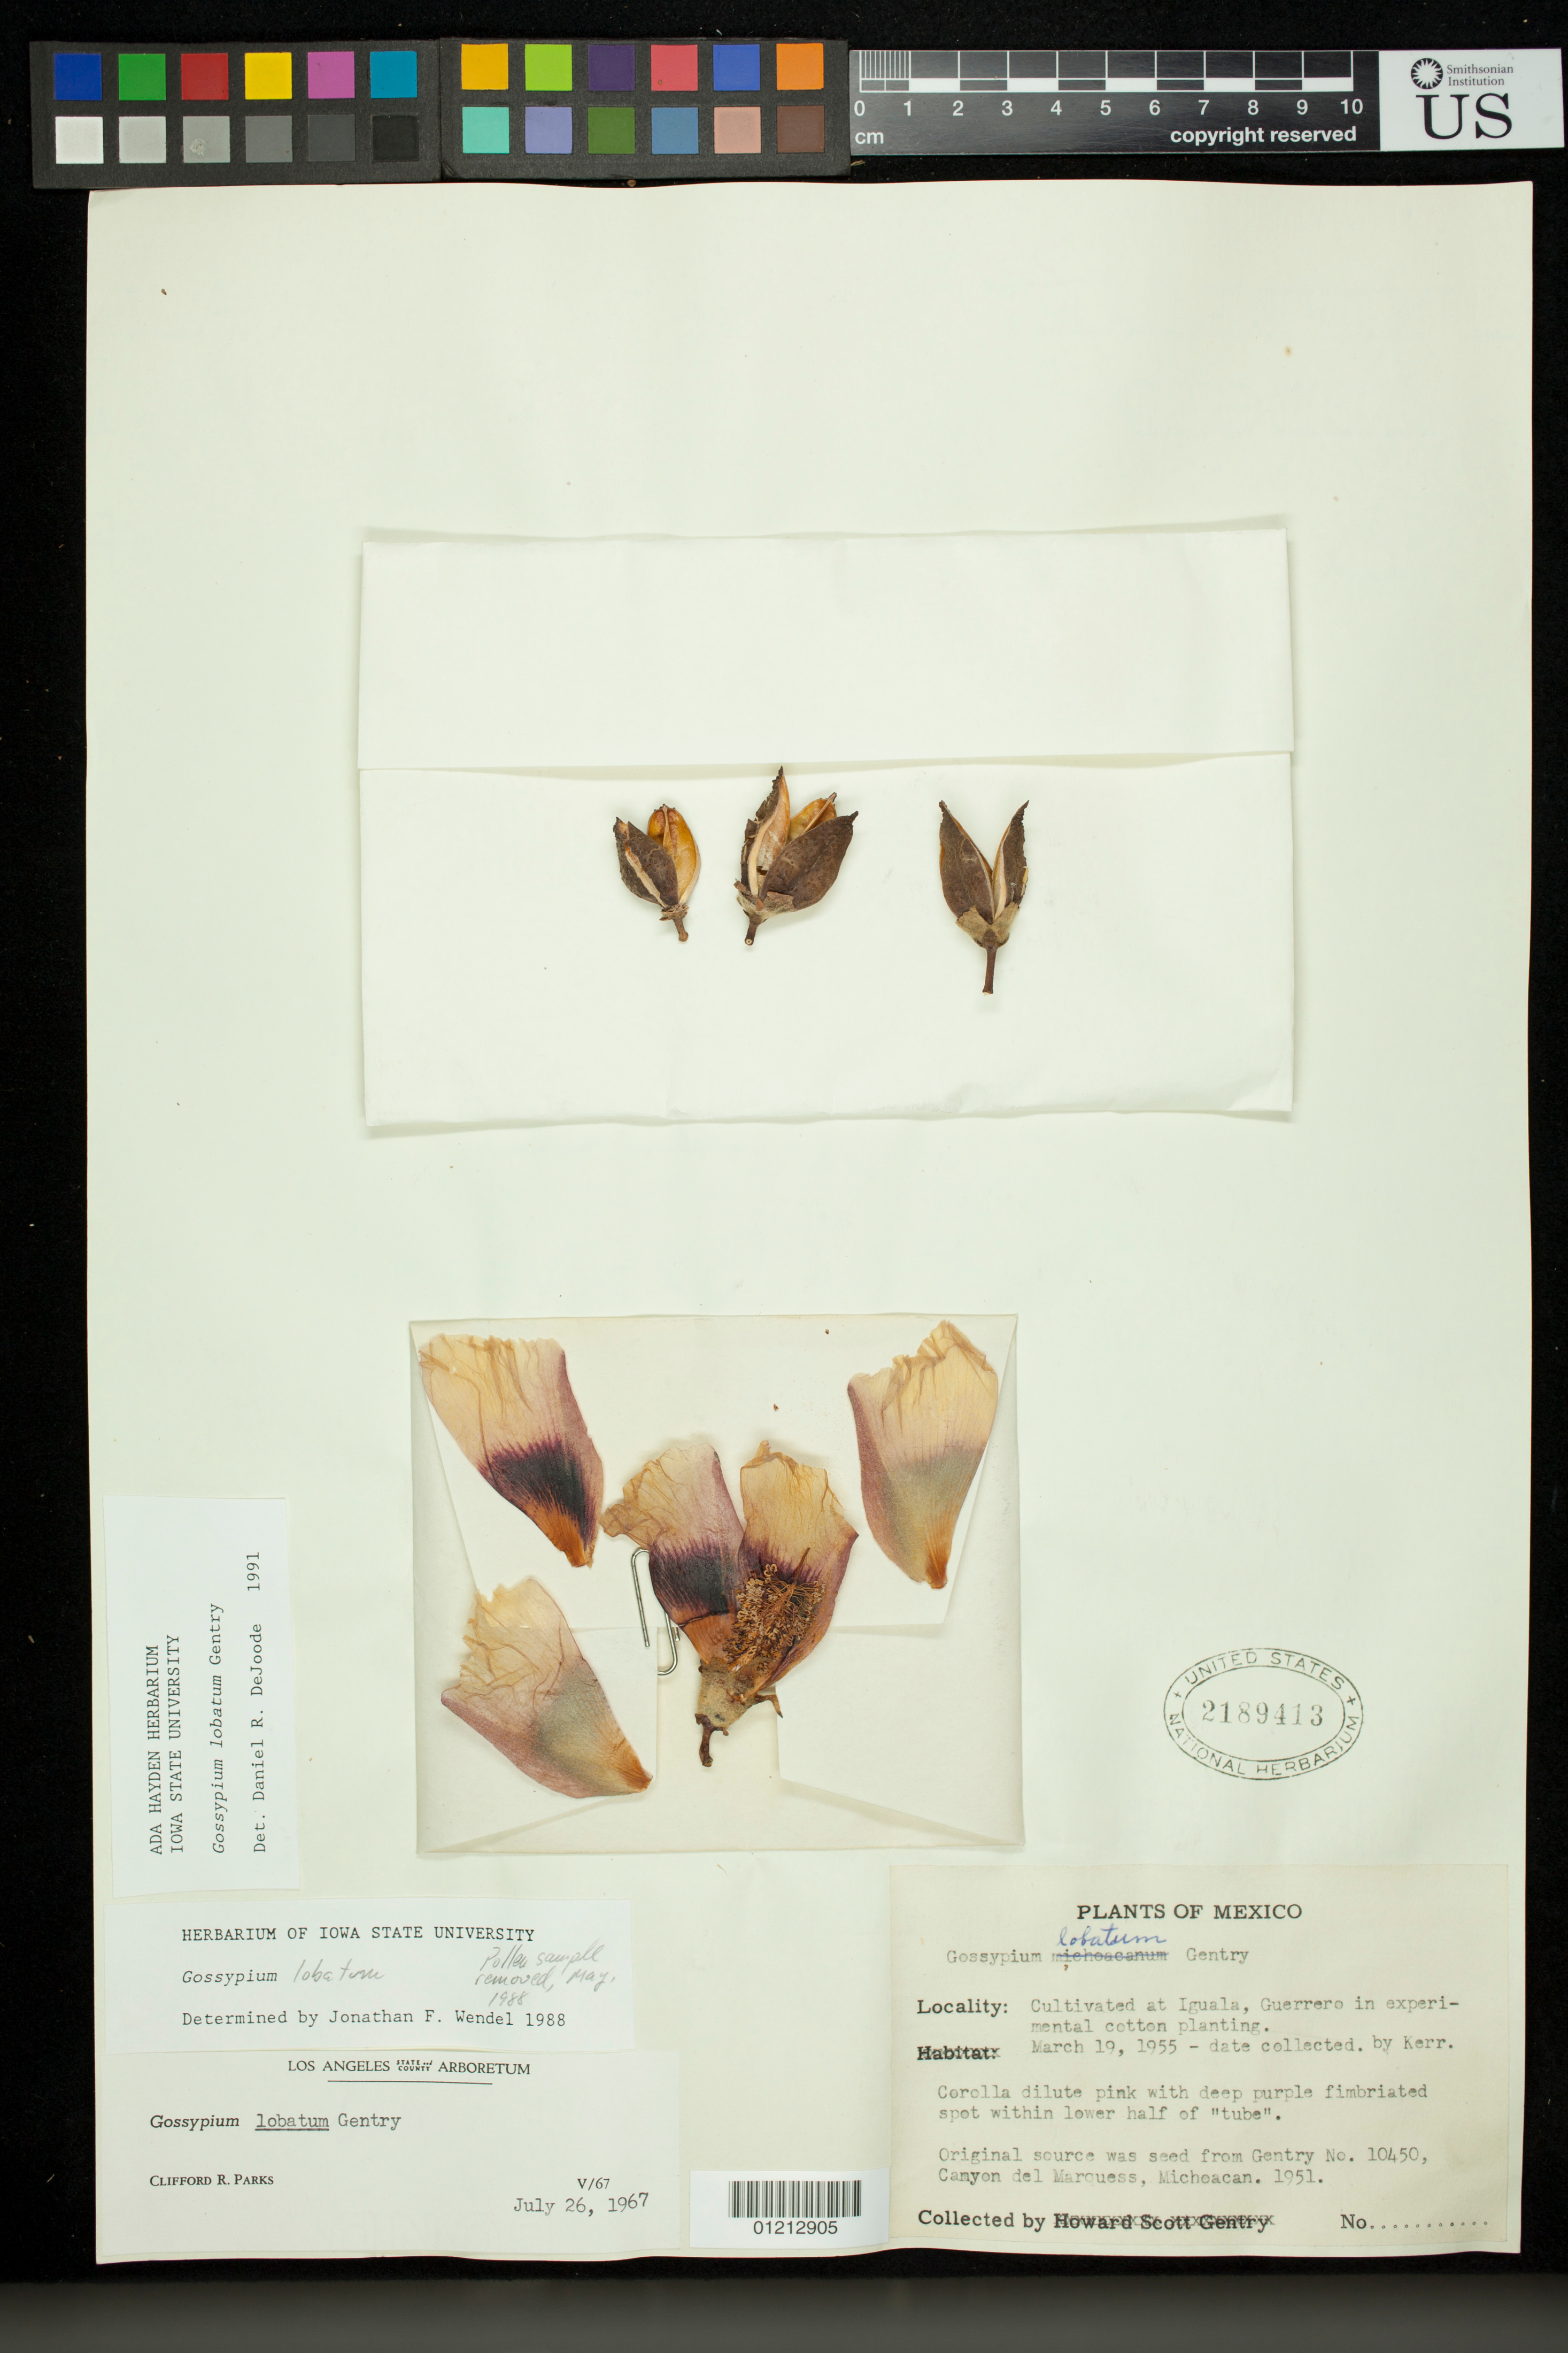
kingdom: Plantae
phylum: Tracheophyta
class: Magnoliopsida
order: Malvales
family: Malvaceae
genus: Gossypium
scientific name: Gossypium lobatum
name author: Gentry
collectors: Kerr, --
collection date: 1955-03-19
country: Mexico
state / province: Guerrero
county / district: Iguala de la Independencia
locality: Cultivated at Iguala, Guerrero in experimental cotton planting. Original source was seed from Gentry no. 10450, Canyon del Marquess, Michoacan. 1951.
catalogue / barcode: US 2189413